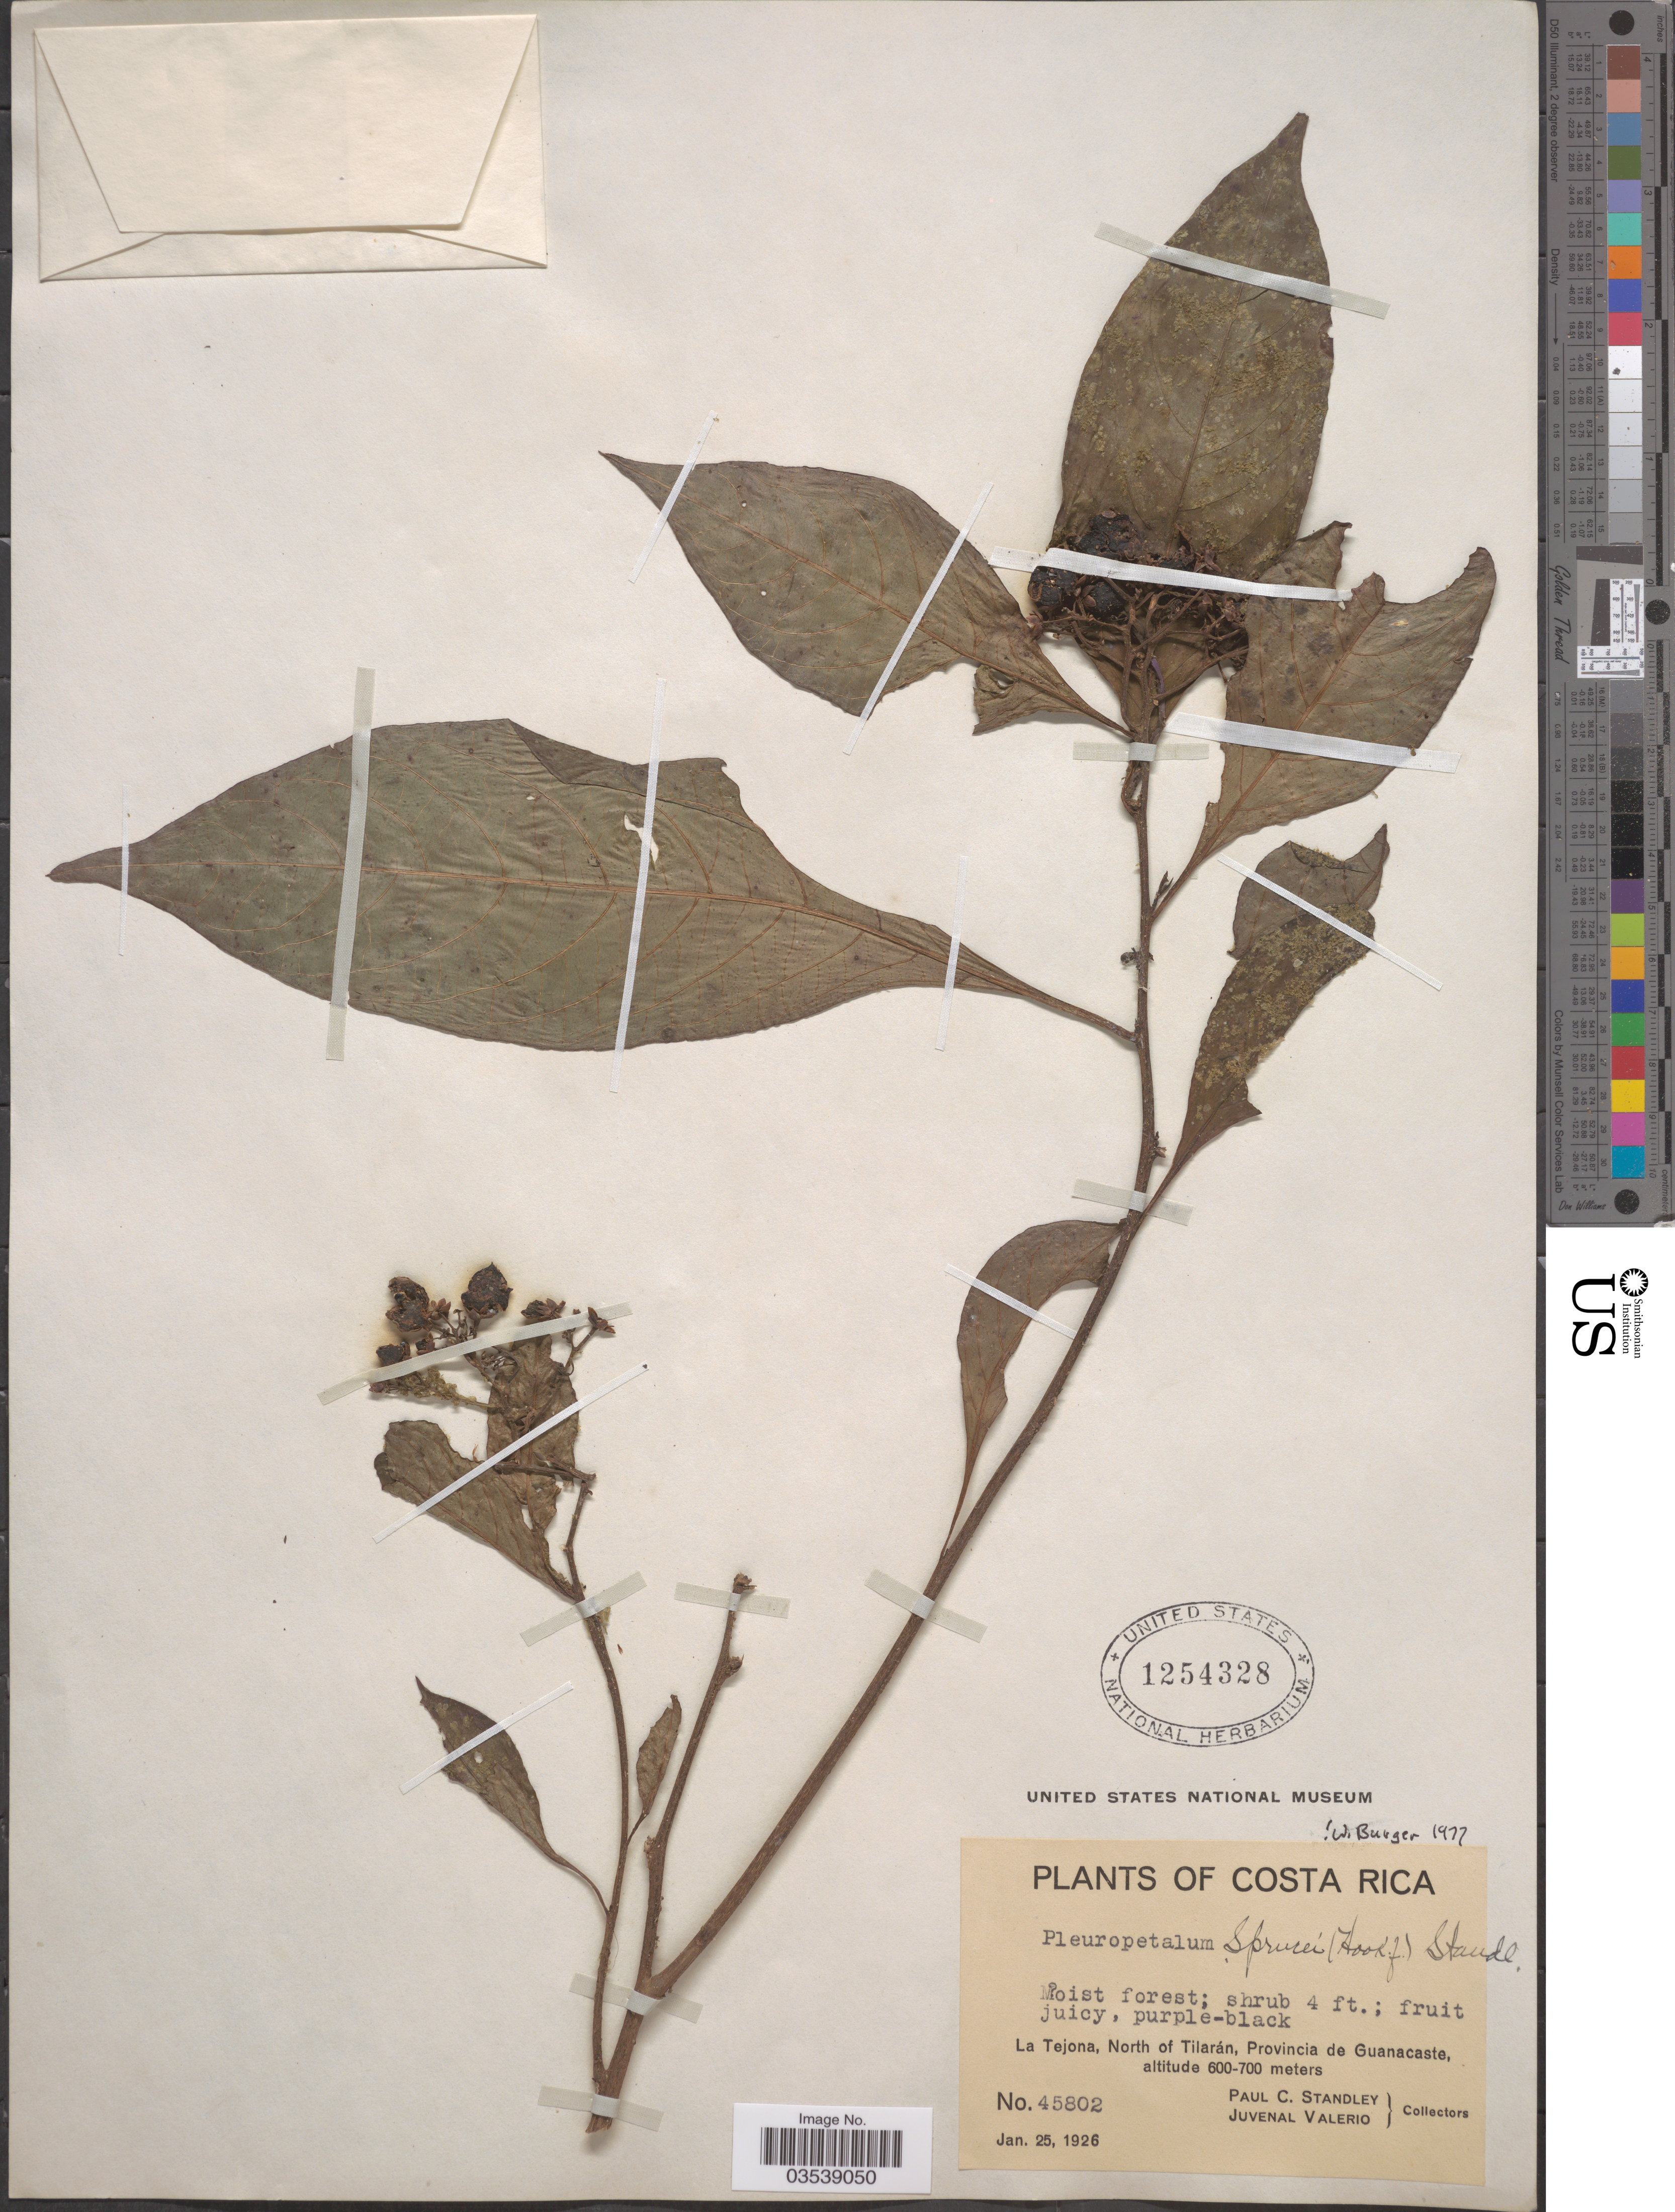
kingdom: Plantae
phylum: Tracheophyta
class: Magnoliopsida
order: Caryophyllales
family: Amaranthaceae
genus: Pleuropetalum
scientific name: Pleuropetalum sprucei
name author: (Hook. f.) Standl.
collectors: P. C. Standley & J. Valerio R.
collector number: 45802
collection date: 1926-01-25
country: Costa Rica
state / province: Guanacaste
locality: La Tejona, North of Tilarán.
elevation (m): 600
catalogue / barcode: US 1254328